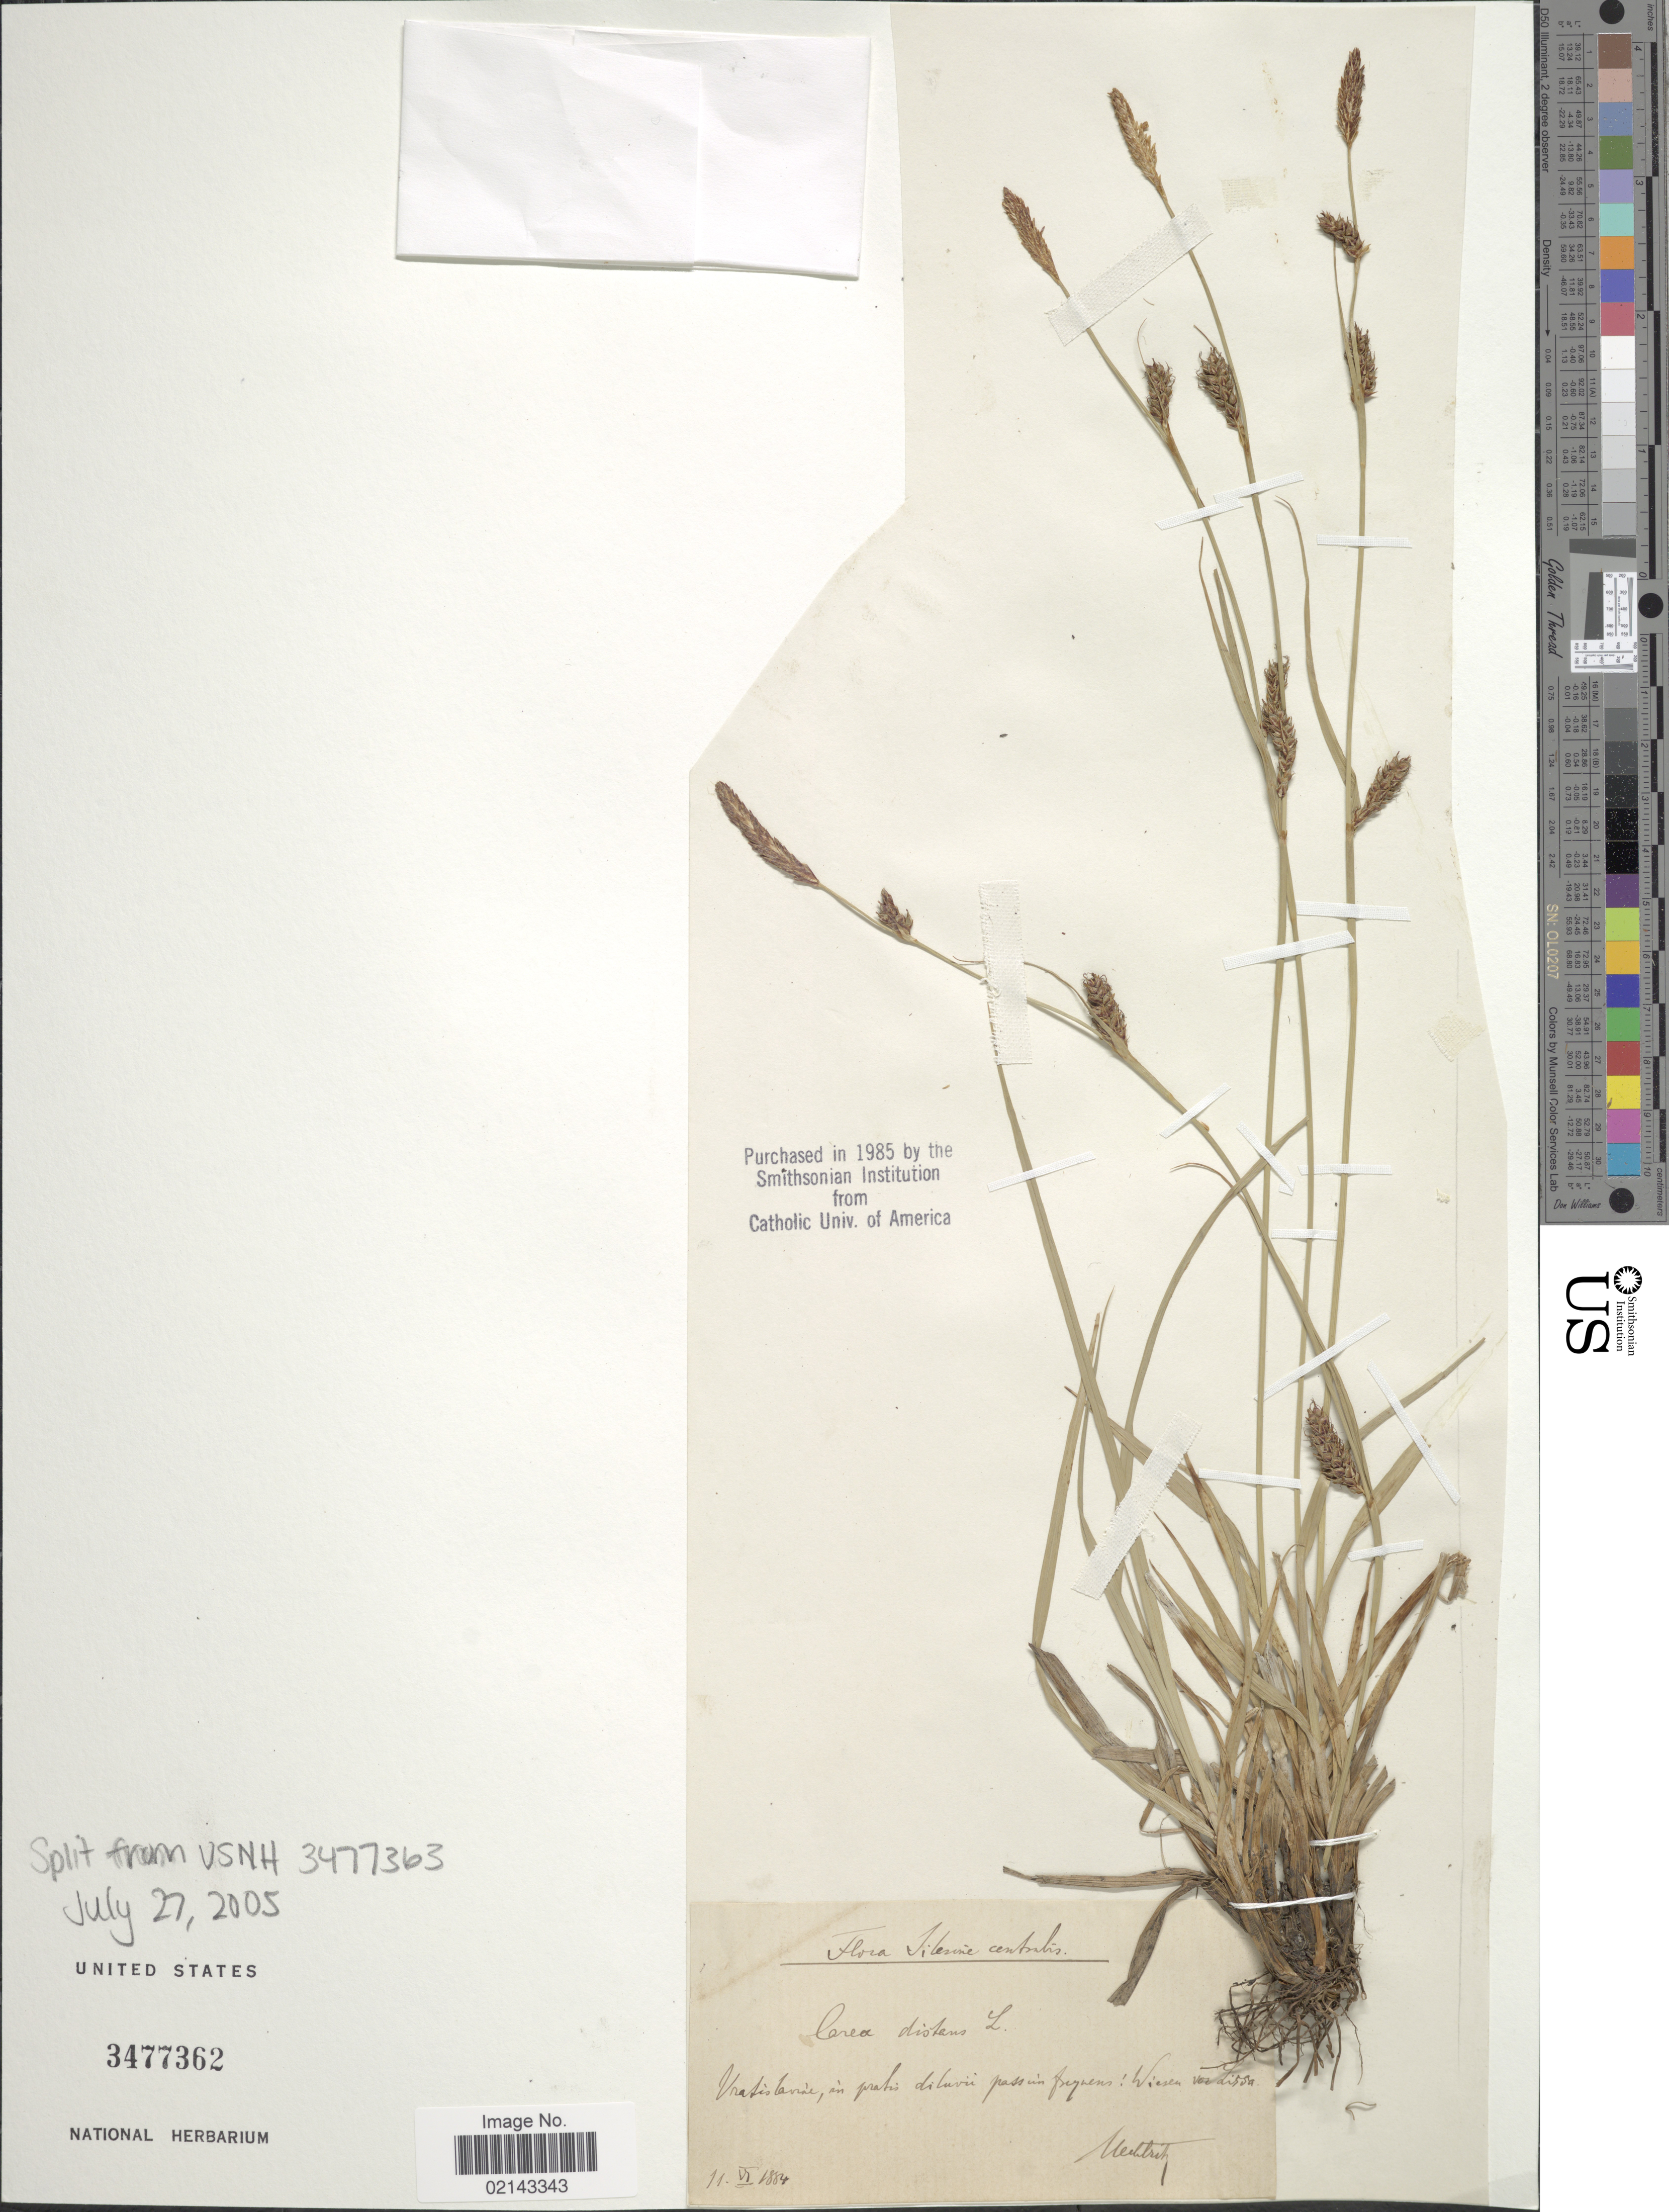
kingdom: Plantae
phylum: Tracheophyta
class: Liliopsida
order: Poales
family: Cyperaceae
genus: Carex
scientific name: Carex distans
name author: L.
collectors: Uechtritz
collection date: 1884-06-11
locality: Siberine centralis, Vratislavice, in partis diluvii passúm frequens: Wiesen [illegible text]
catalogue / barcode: US 3477362